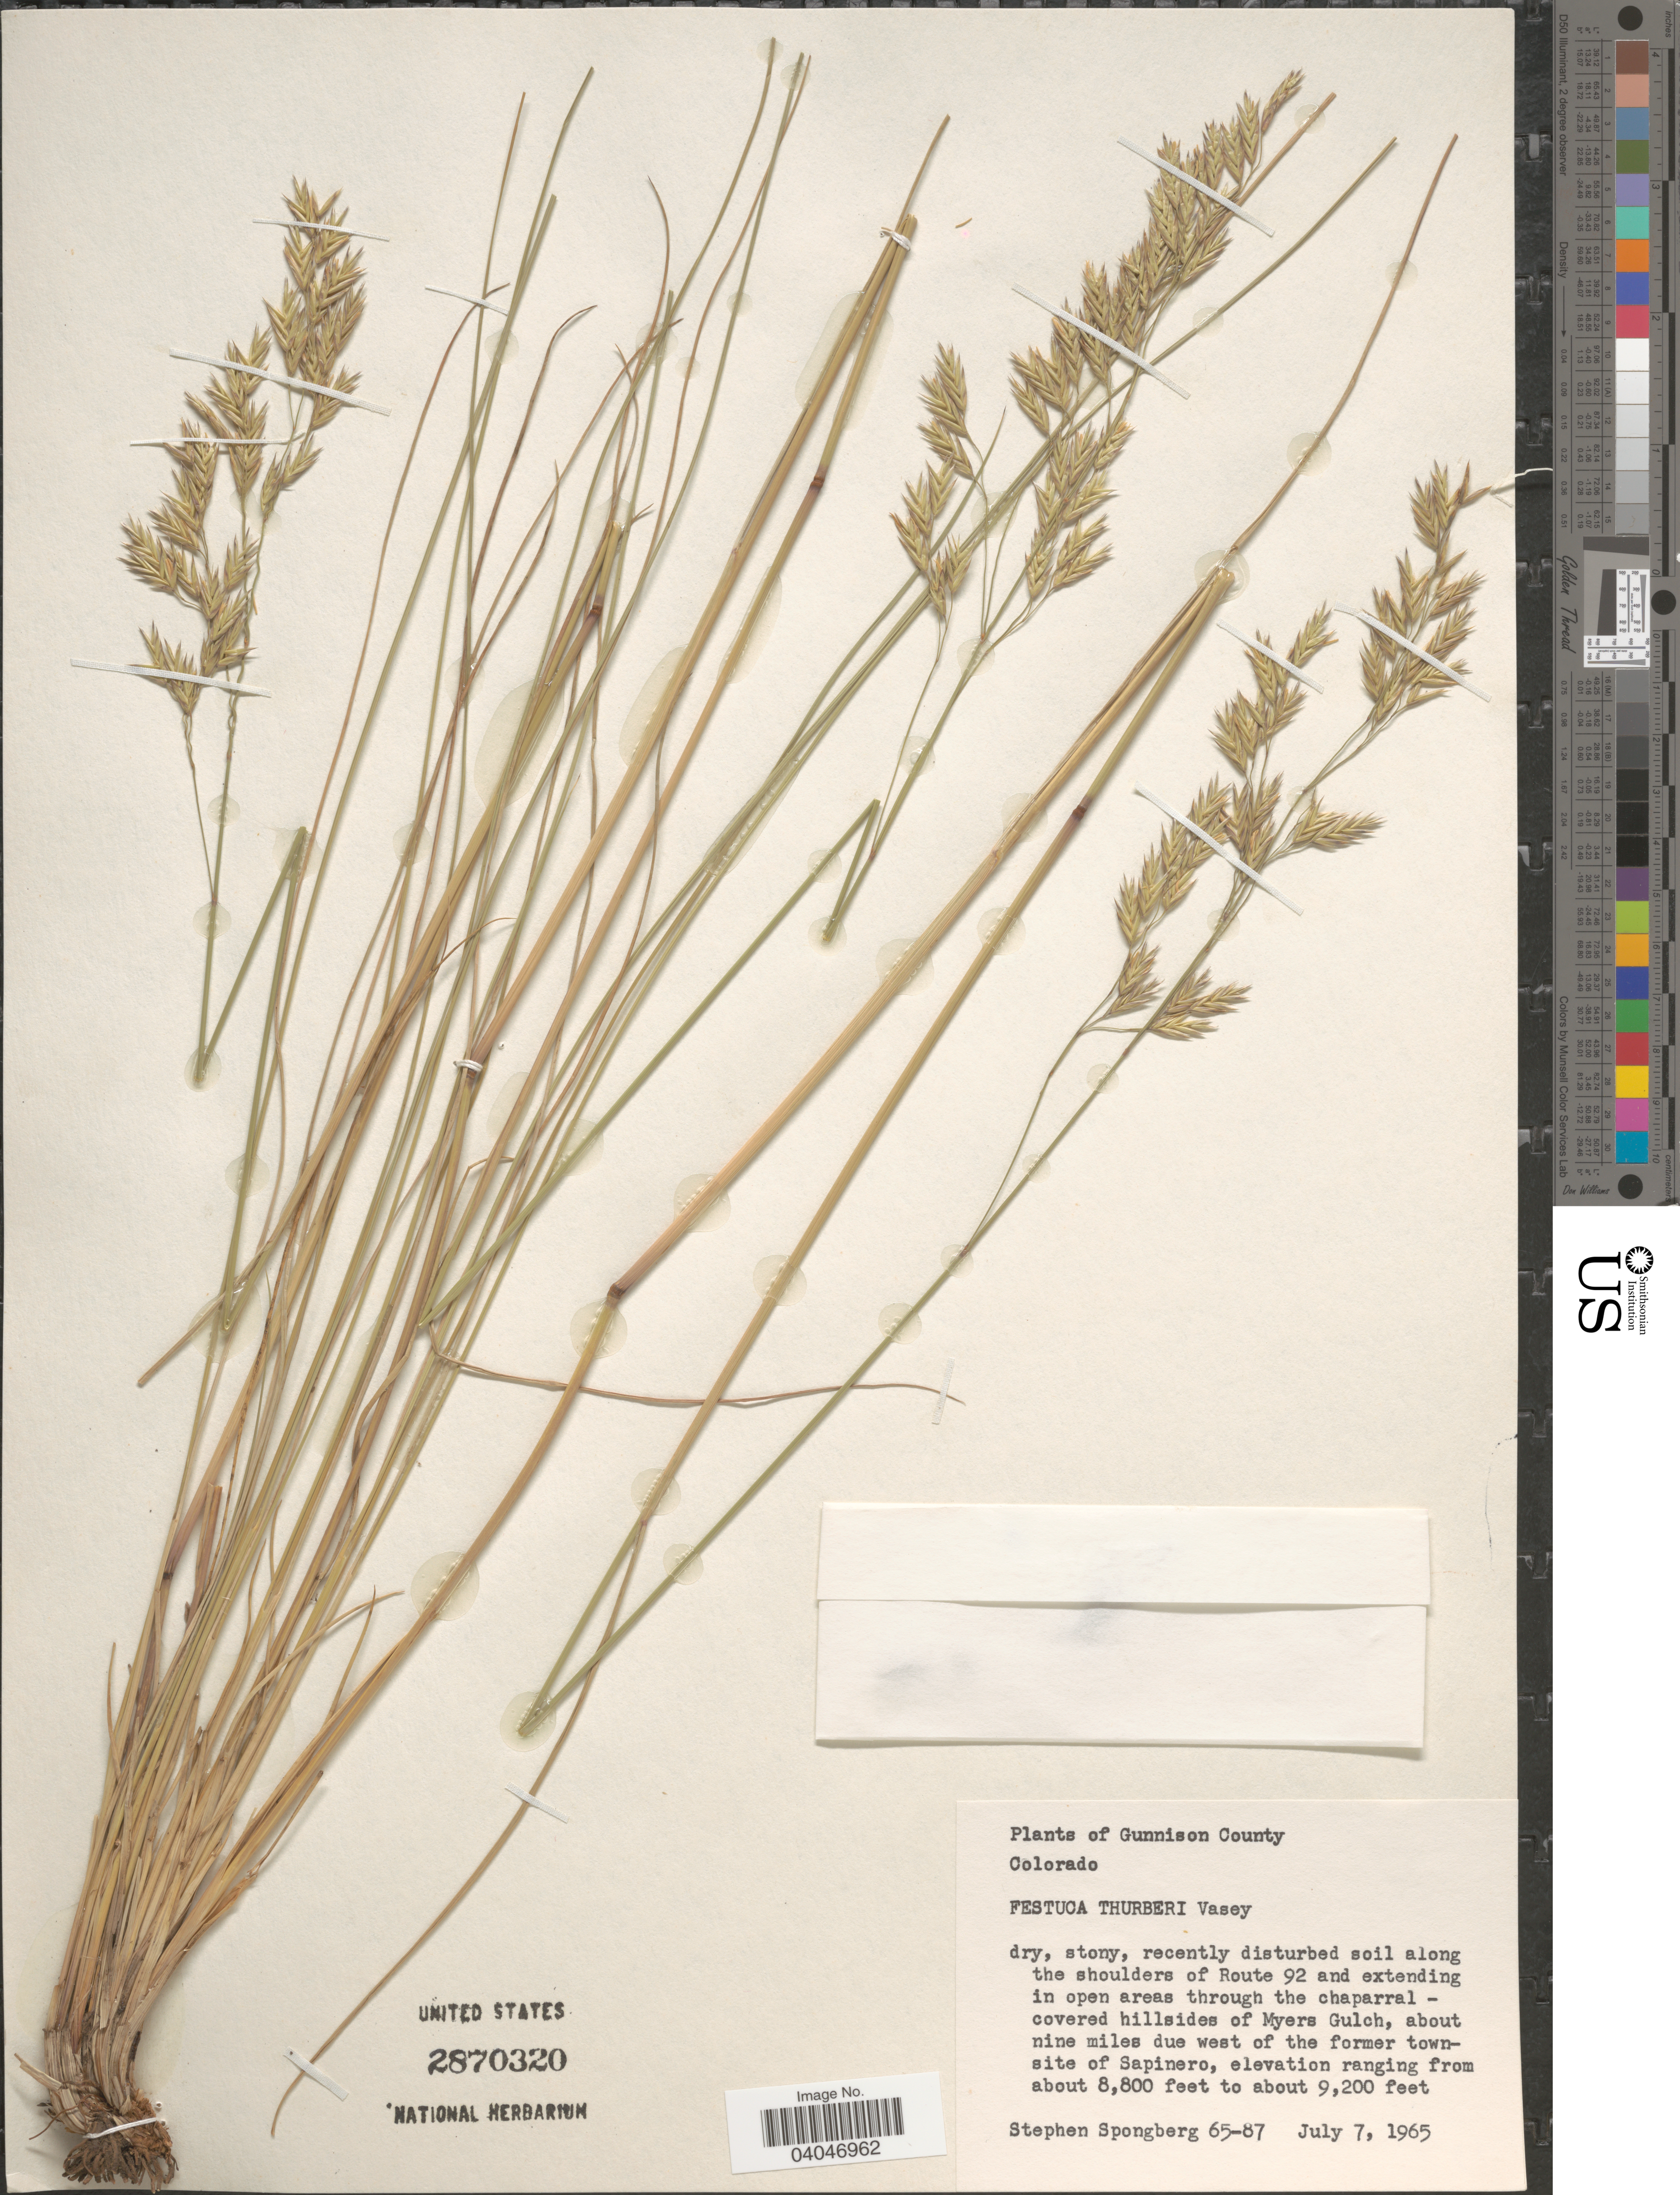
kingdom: Plantae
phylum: Tracheophyta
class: Liliopsida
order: Poales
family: Poaceae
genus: Festuca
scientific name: Festuca thurberi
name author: Vasey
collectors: S. A.Spongberg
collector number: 65-87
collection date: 1965-07-07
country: United States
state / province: Colorado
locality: Gunnison County. Along the shoulders of Route 92. Covered hillsides of Myers Gulch, about nine miles due west of the former town-site of Sapinero.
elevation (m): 2682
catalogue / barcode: US 2870320